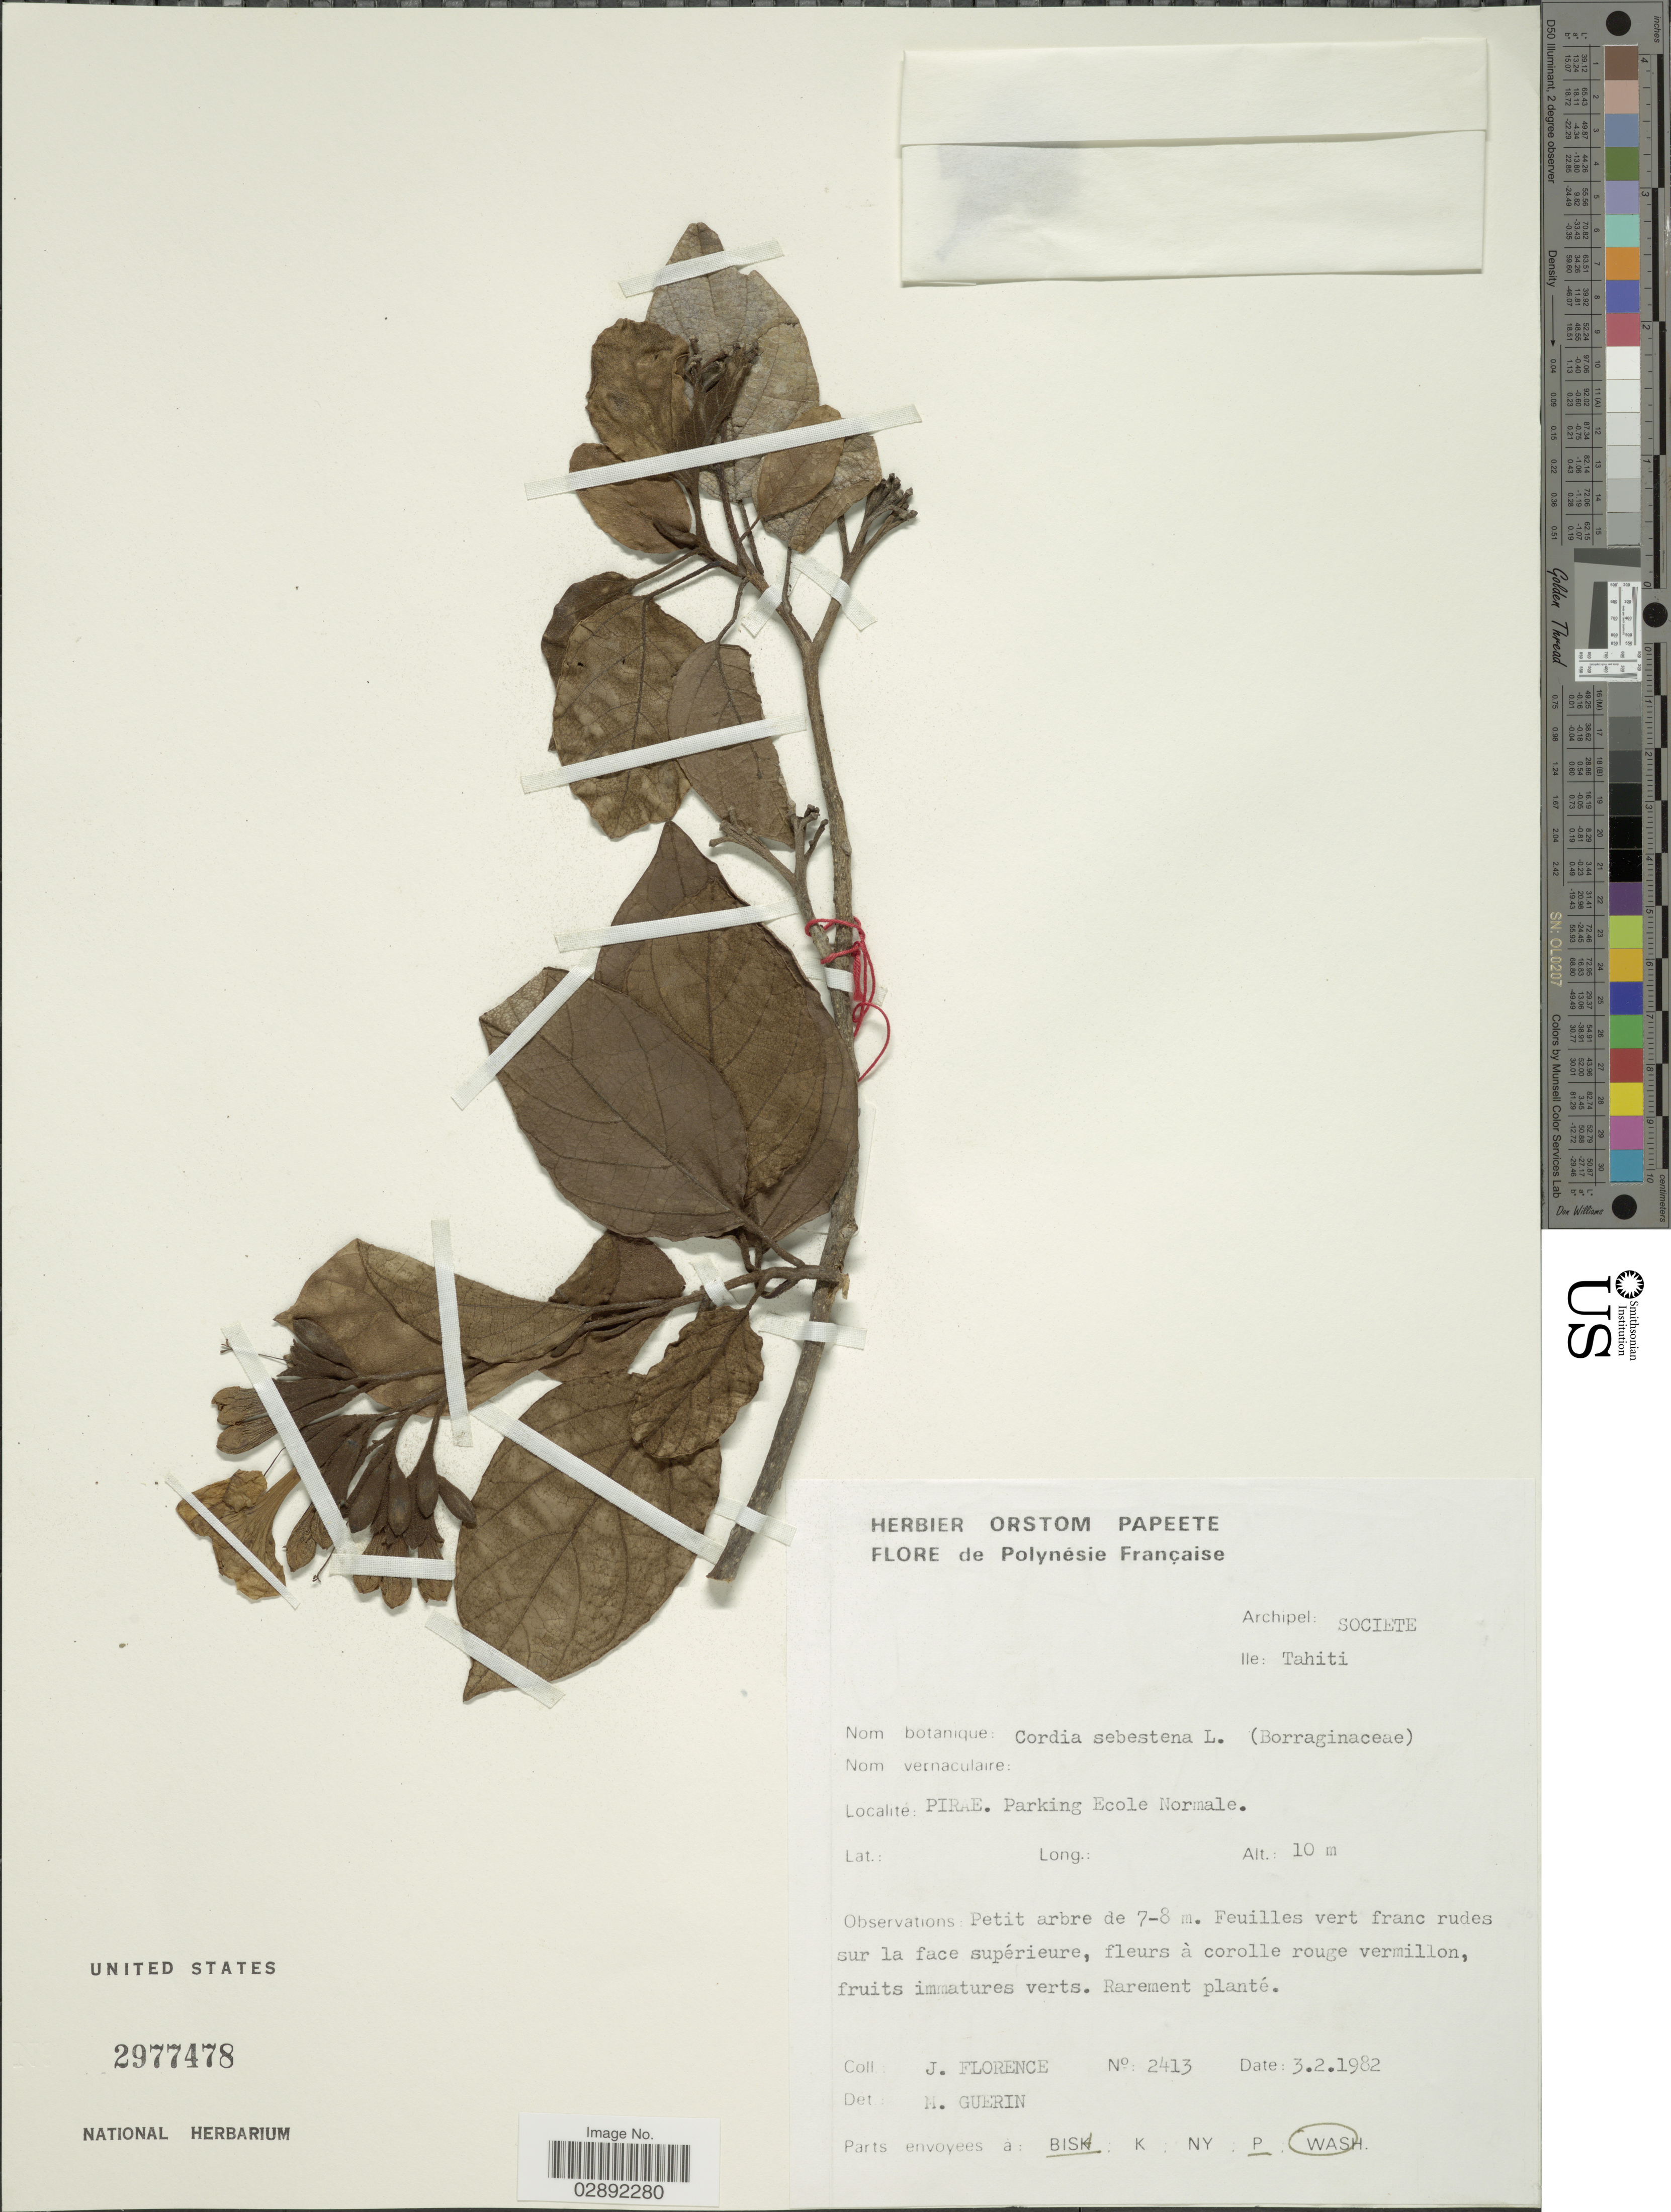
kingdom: Plantae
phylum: Tracheophyta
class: Magnoliopsida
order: Boraginales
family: Cordiaceae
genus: Cordia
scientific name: Cordia sebestena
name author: L.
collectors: J. Florence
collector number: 2413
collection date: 1982-02-03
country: French Polynesia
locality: Polynésie Française. Archipel: Societe. Ile: Tahiti. PIRAE. Parking Ecole Normale.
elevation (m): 10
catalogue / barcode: US 2977478